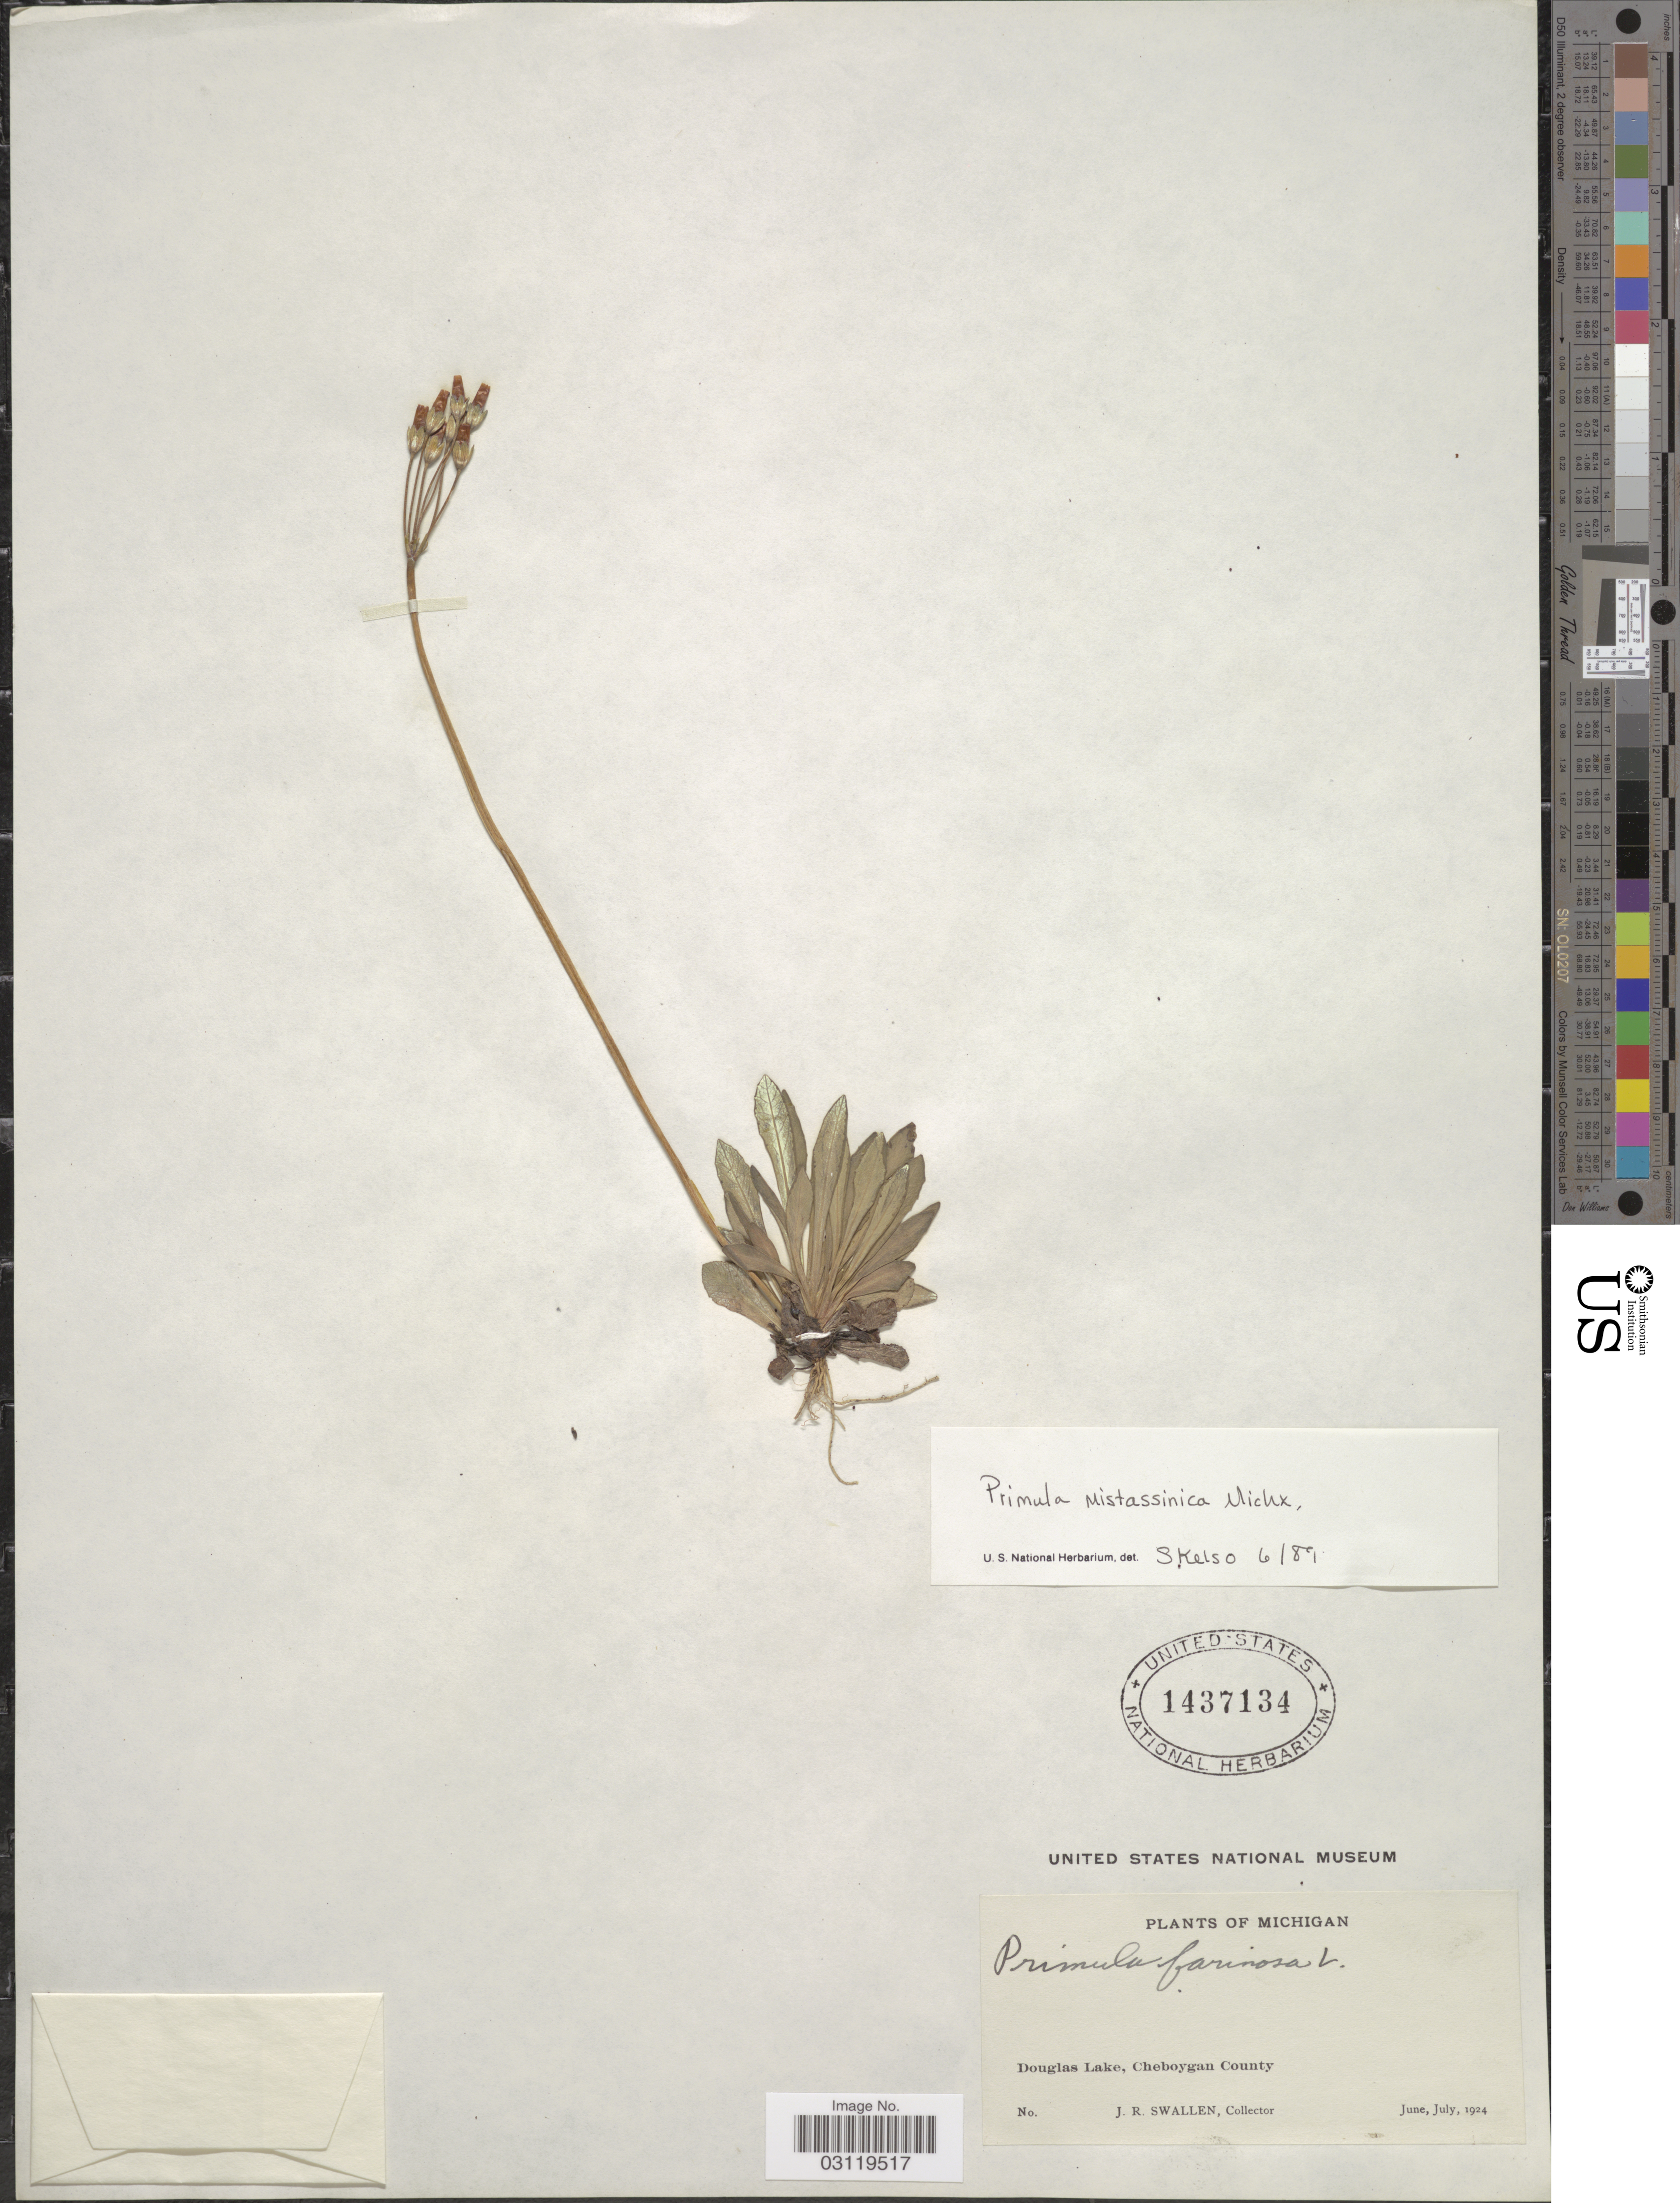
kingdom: Plantae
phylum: Tracheophyta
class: Magnoliopsida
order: Ericales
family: Primulaceae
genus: Primula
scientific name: Primula laurentiana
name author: Fernald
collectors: J. R. Swallen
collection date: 1924-06/1924-07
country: United States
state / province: Michigan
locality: Douglas Lake, Cheboygan County.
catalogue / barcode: US 1437134